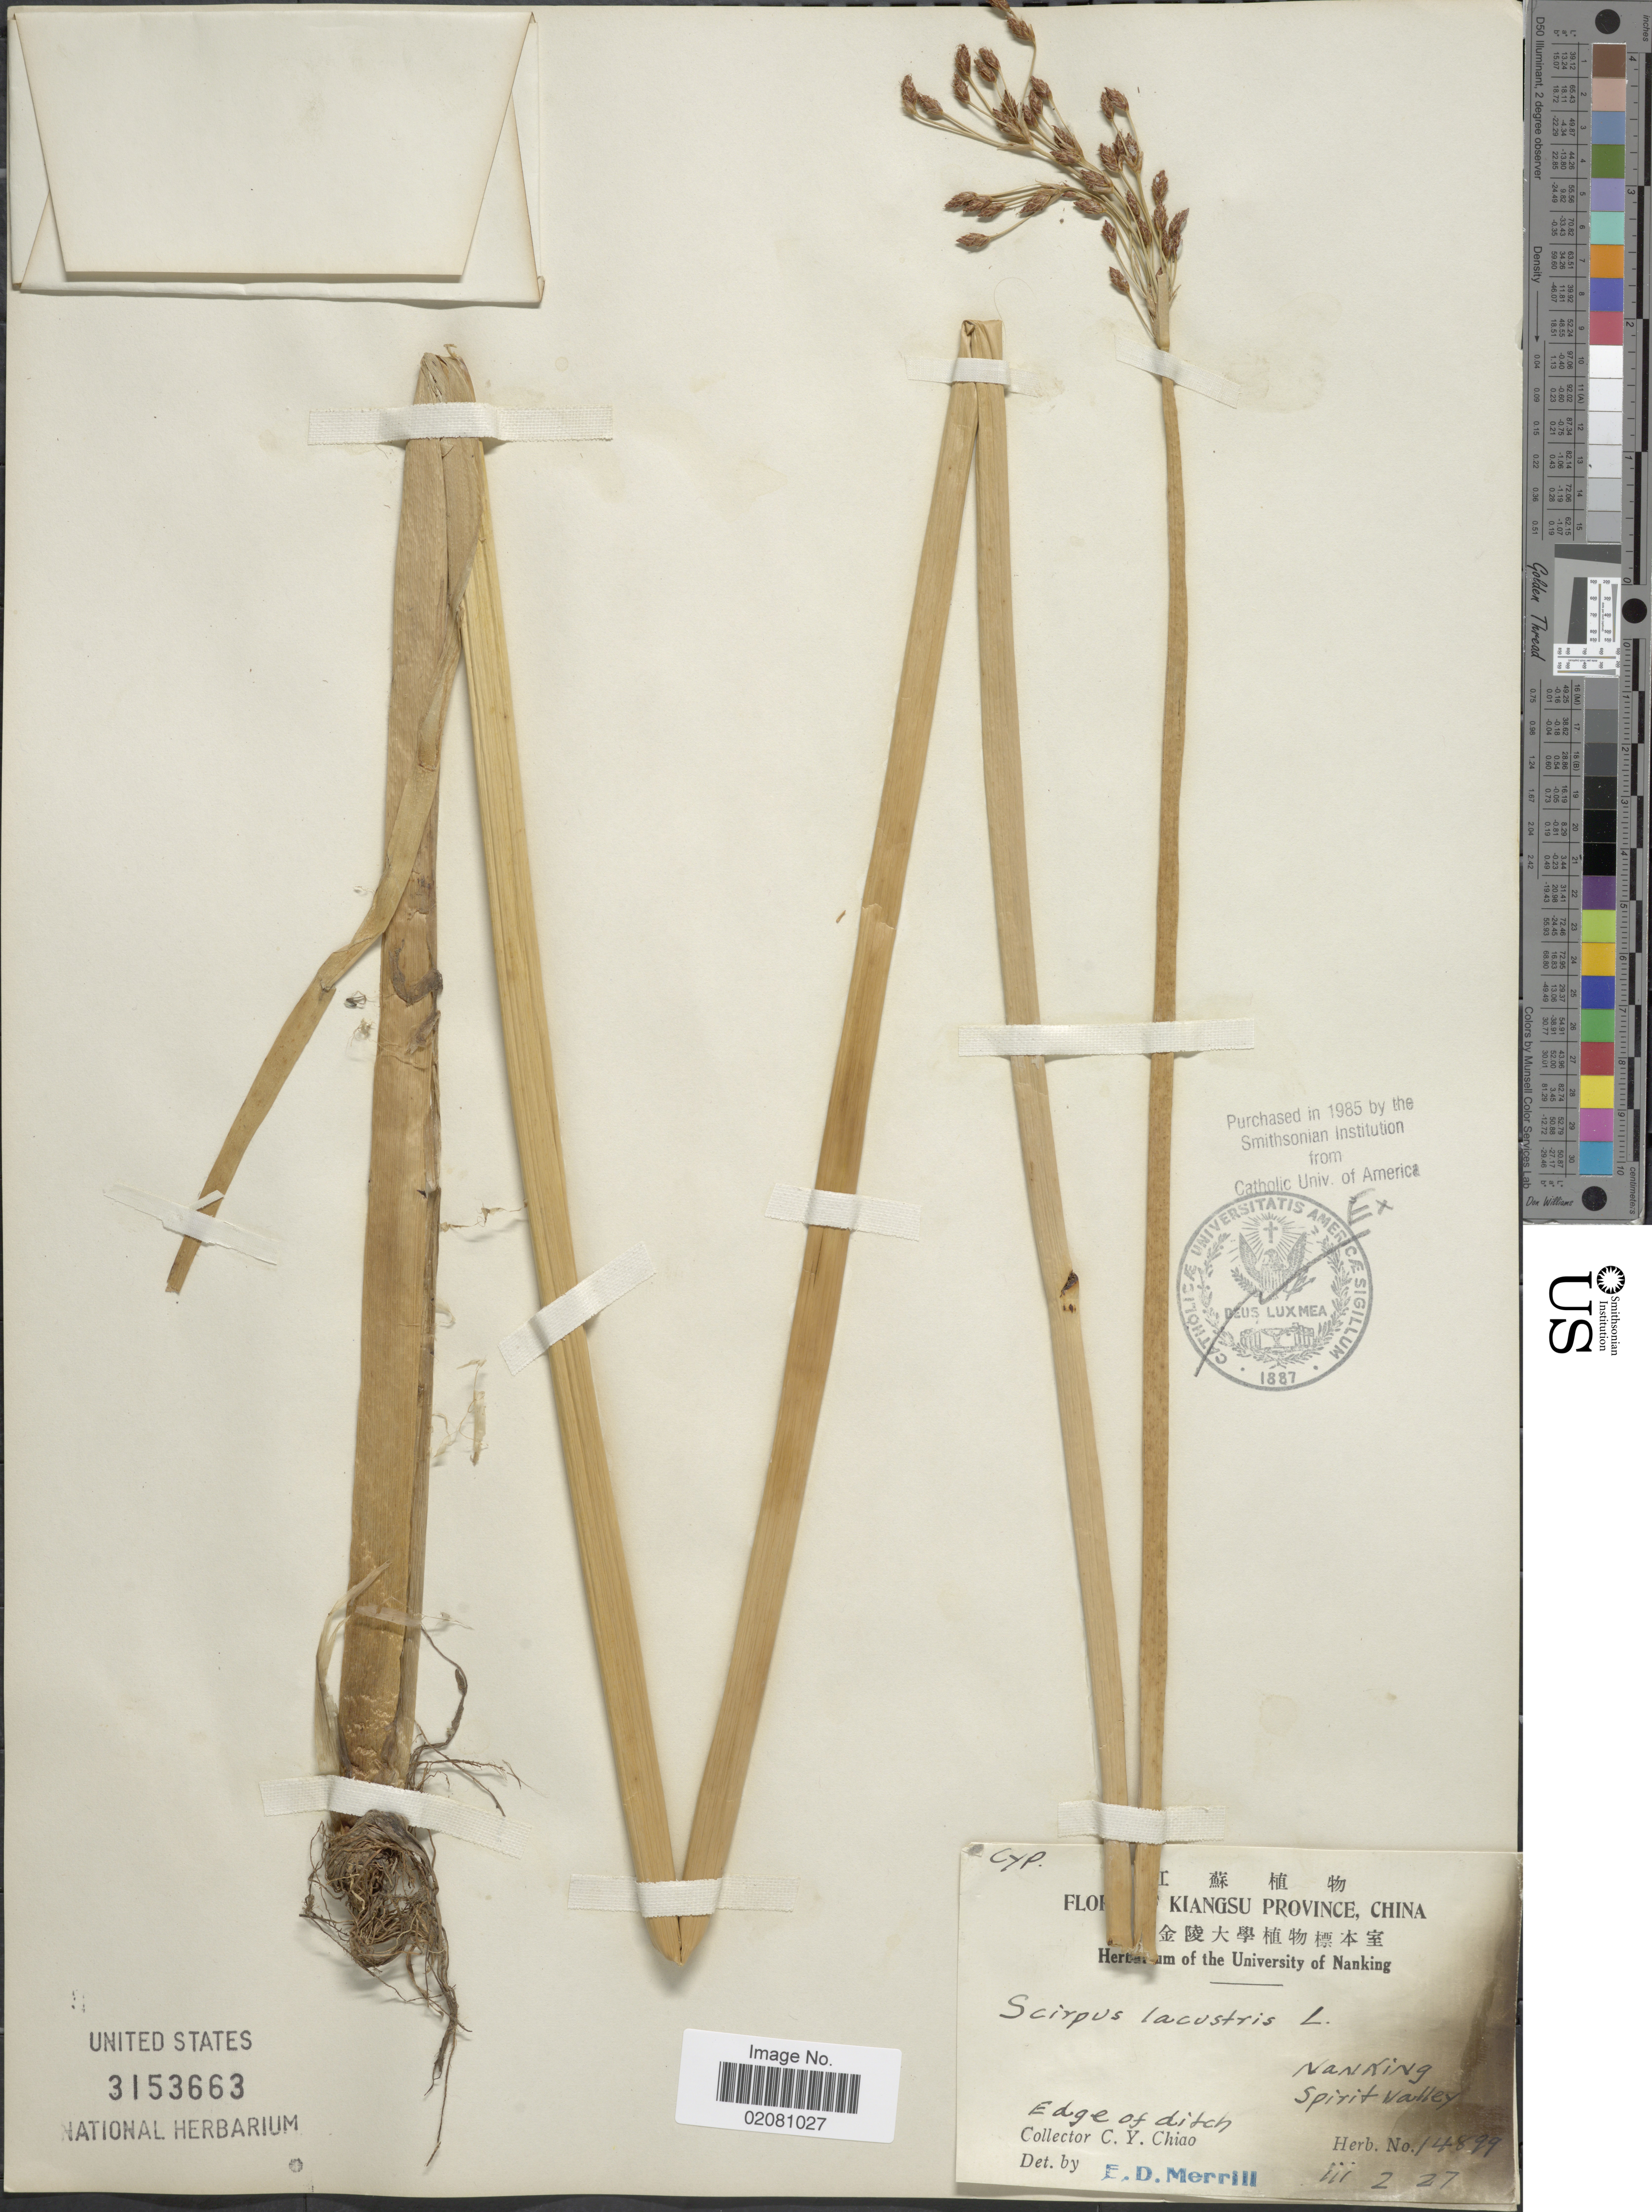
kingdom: Plantae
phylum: Tracheophyta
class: Liliopsida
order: Poales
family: Cyperaceae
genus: Schoenoplectus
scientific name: Schoenoplectus lacustris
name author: (L.) Palla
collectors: C. Y. Chiao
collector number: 14899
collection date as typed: Transcribed d/m/y: 2/3/27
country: China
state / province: Jiangsu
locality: Kiangsu Province, China. Nanking Spirit Valley.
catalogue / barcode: US 3153663